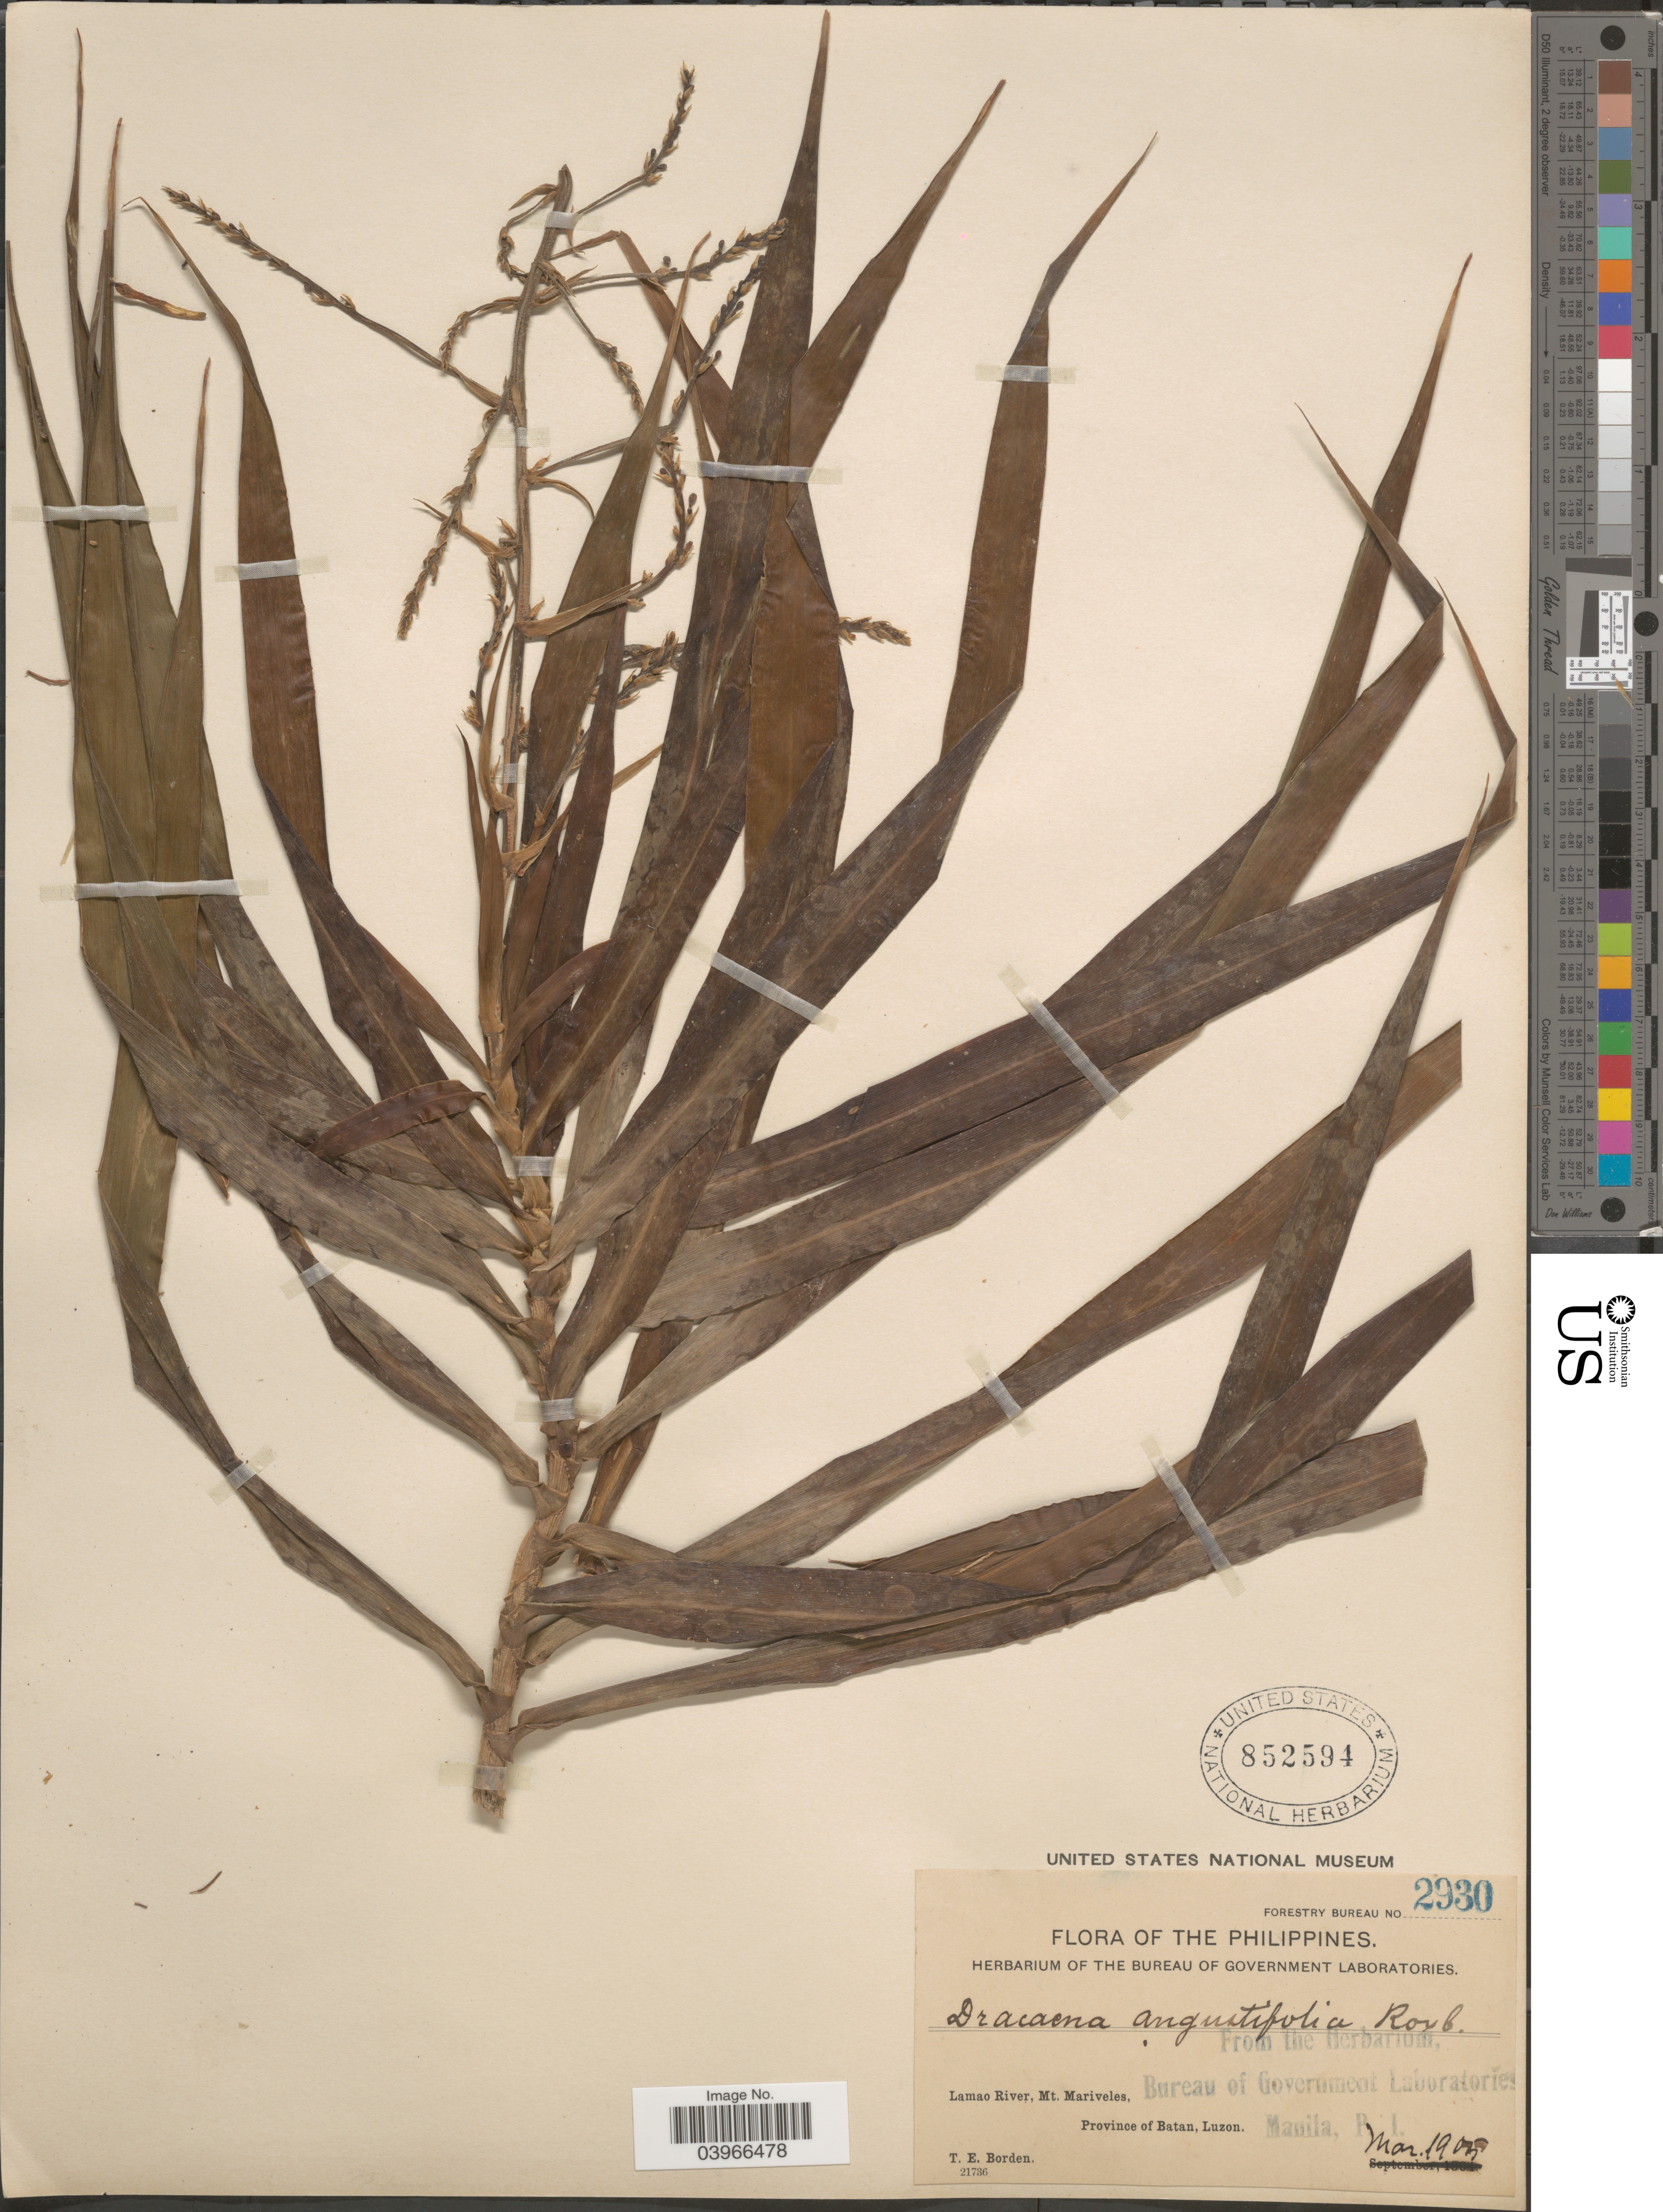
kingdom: Plantae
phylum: Tracheophyta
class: Liliopsida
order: Asparagales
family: Asparagaceae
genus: Dracaena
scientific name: Dracaena angustifolia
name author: (Medik.) Roxb.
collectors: T. E. Borden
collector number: Forestry Bureau 2930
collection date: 1905-03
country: Philippines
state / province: Cagayan Valley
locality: Lamao River, Mt. Mariveles, Province of Batan, Luzon.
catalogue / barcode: US 852594